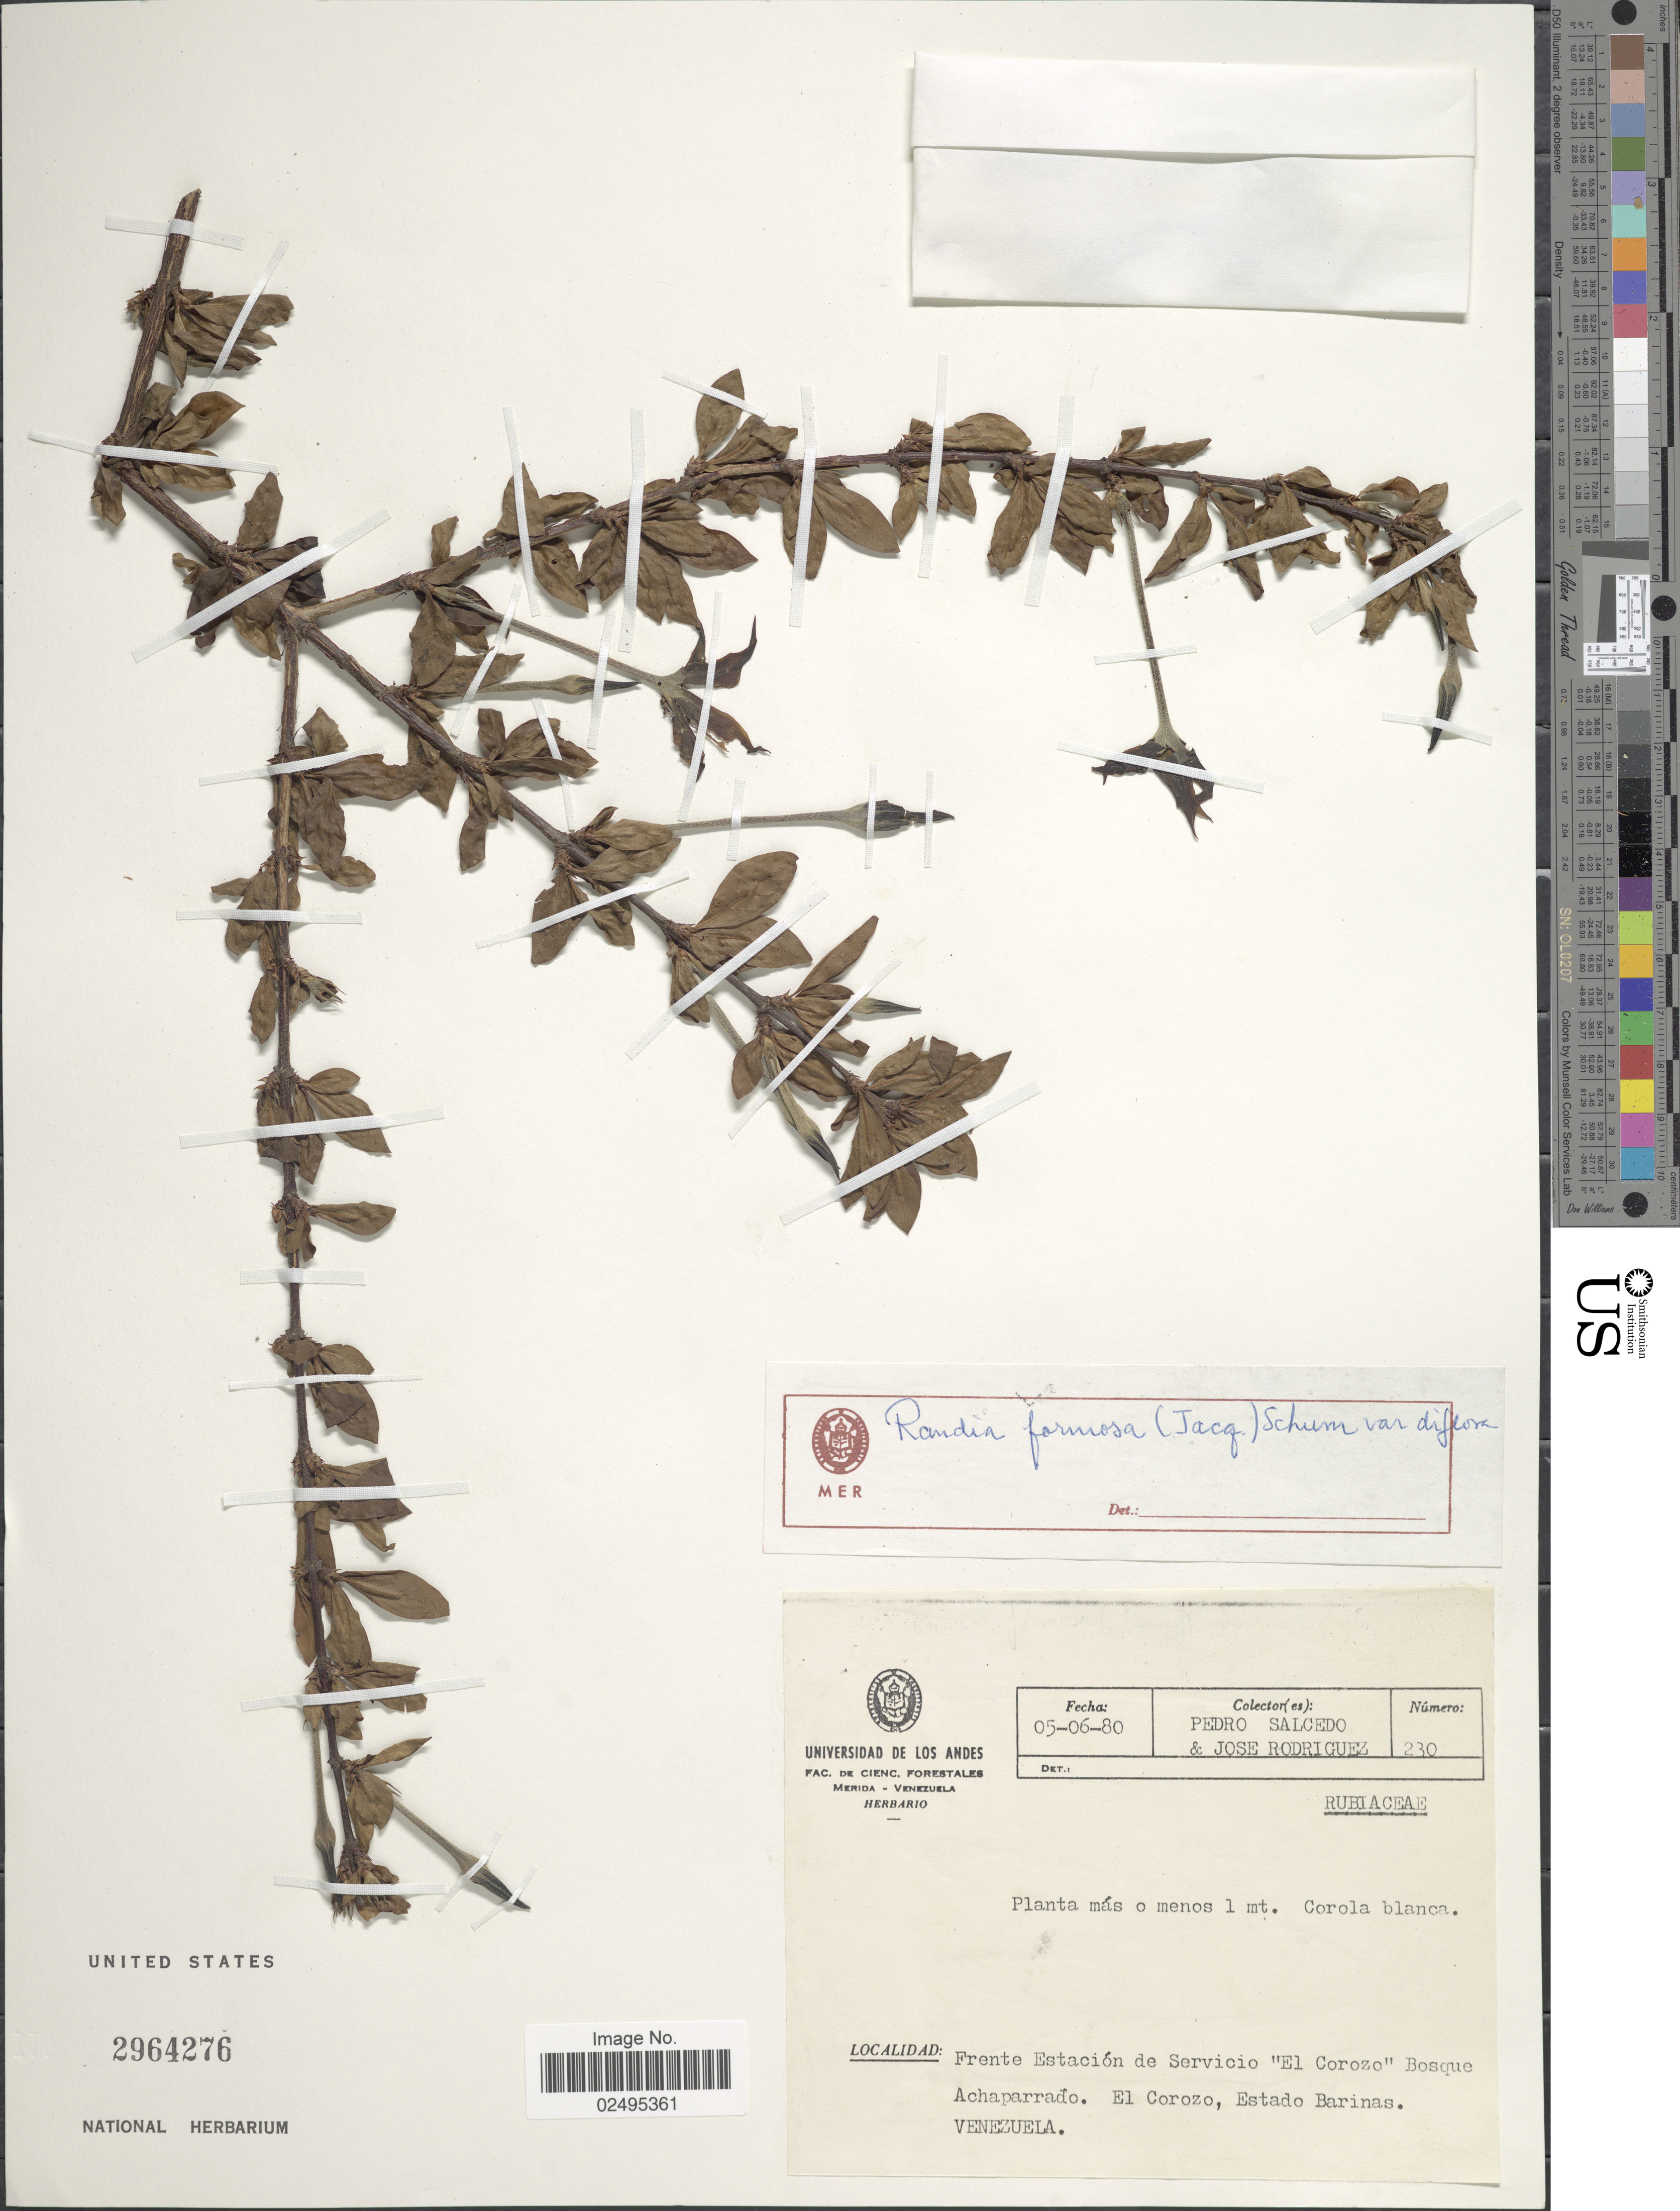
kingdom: Plantae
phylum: Tracheophyta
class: Magnoliopsida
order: Gentianales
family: Rubiaceae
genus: Rosenbergiodendron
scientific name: Rosenbergiodendron formosum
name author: (Jacq.) Fagerl.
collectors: P. Salcedo & J. Rodriguez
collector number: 230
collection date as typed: Transcribed d/m/y: 5/6/80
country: Venezuela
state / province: Barinas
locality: Frente Estacion de Servicio, El Corozo, Bosque Achaparrado, El Corozo, Estado Barinas, Venezuela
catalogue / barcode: US 2964276